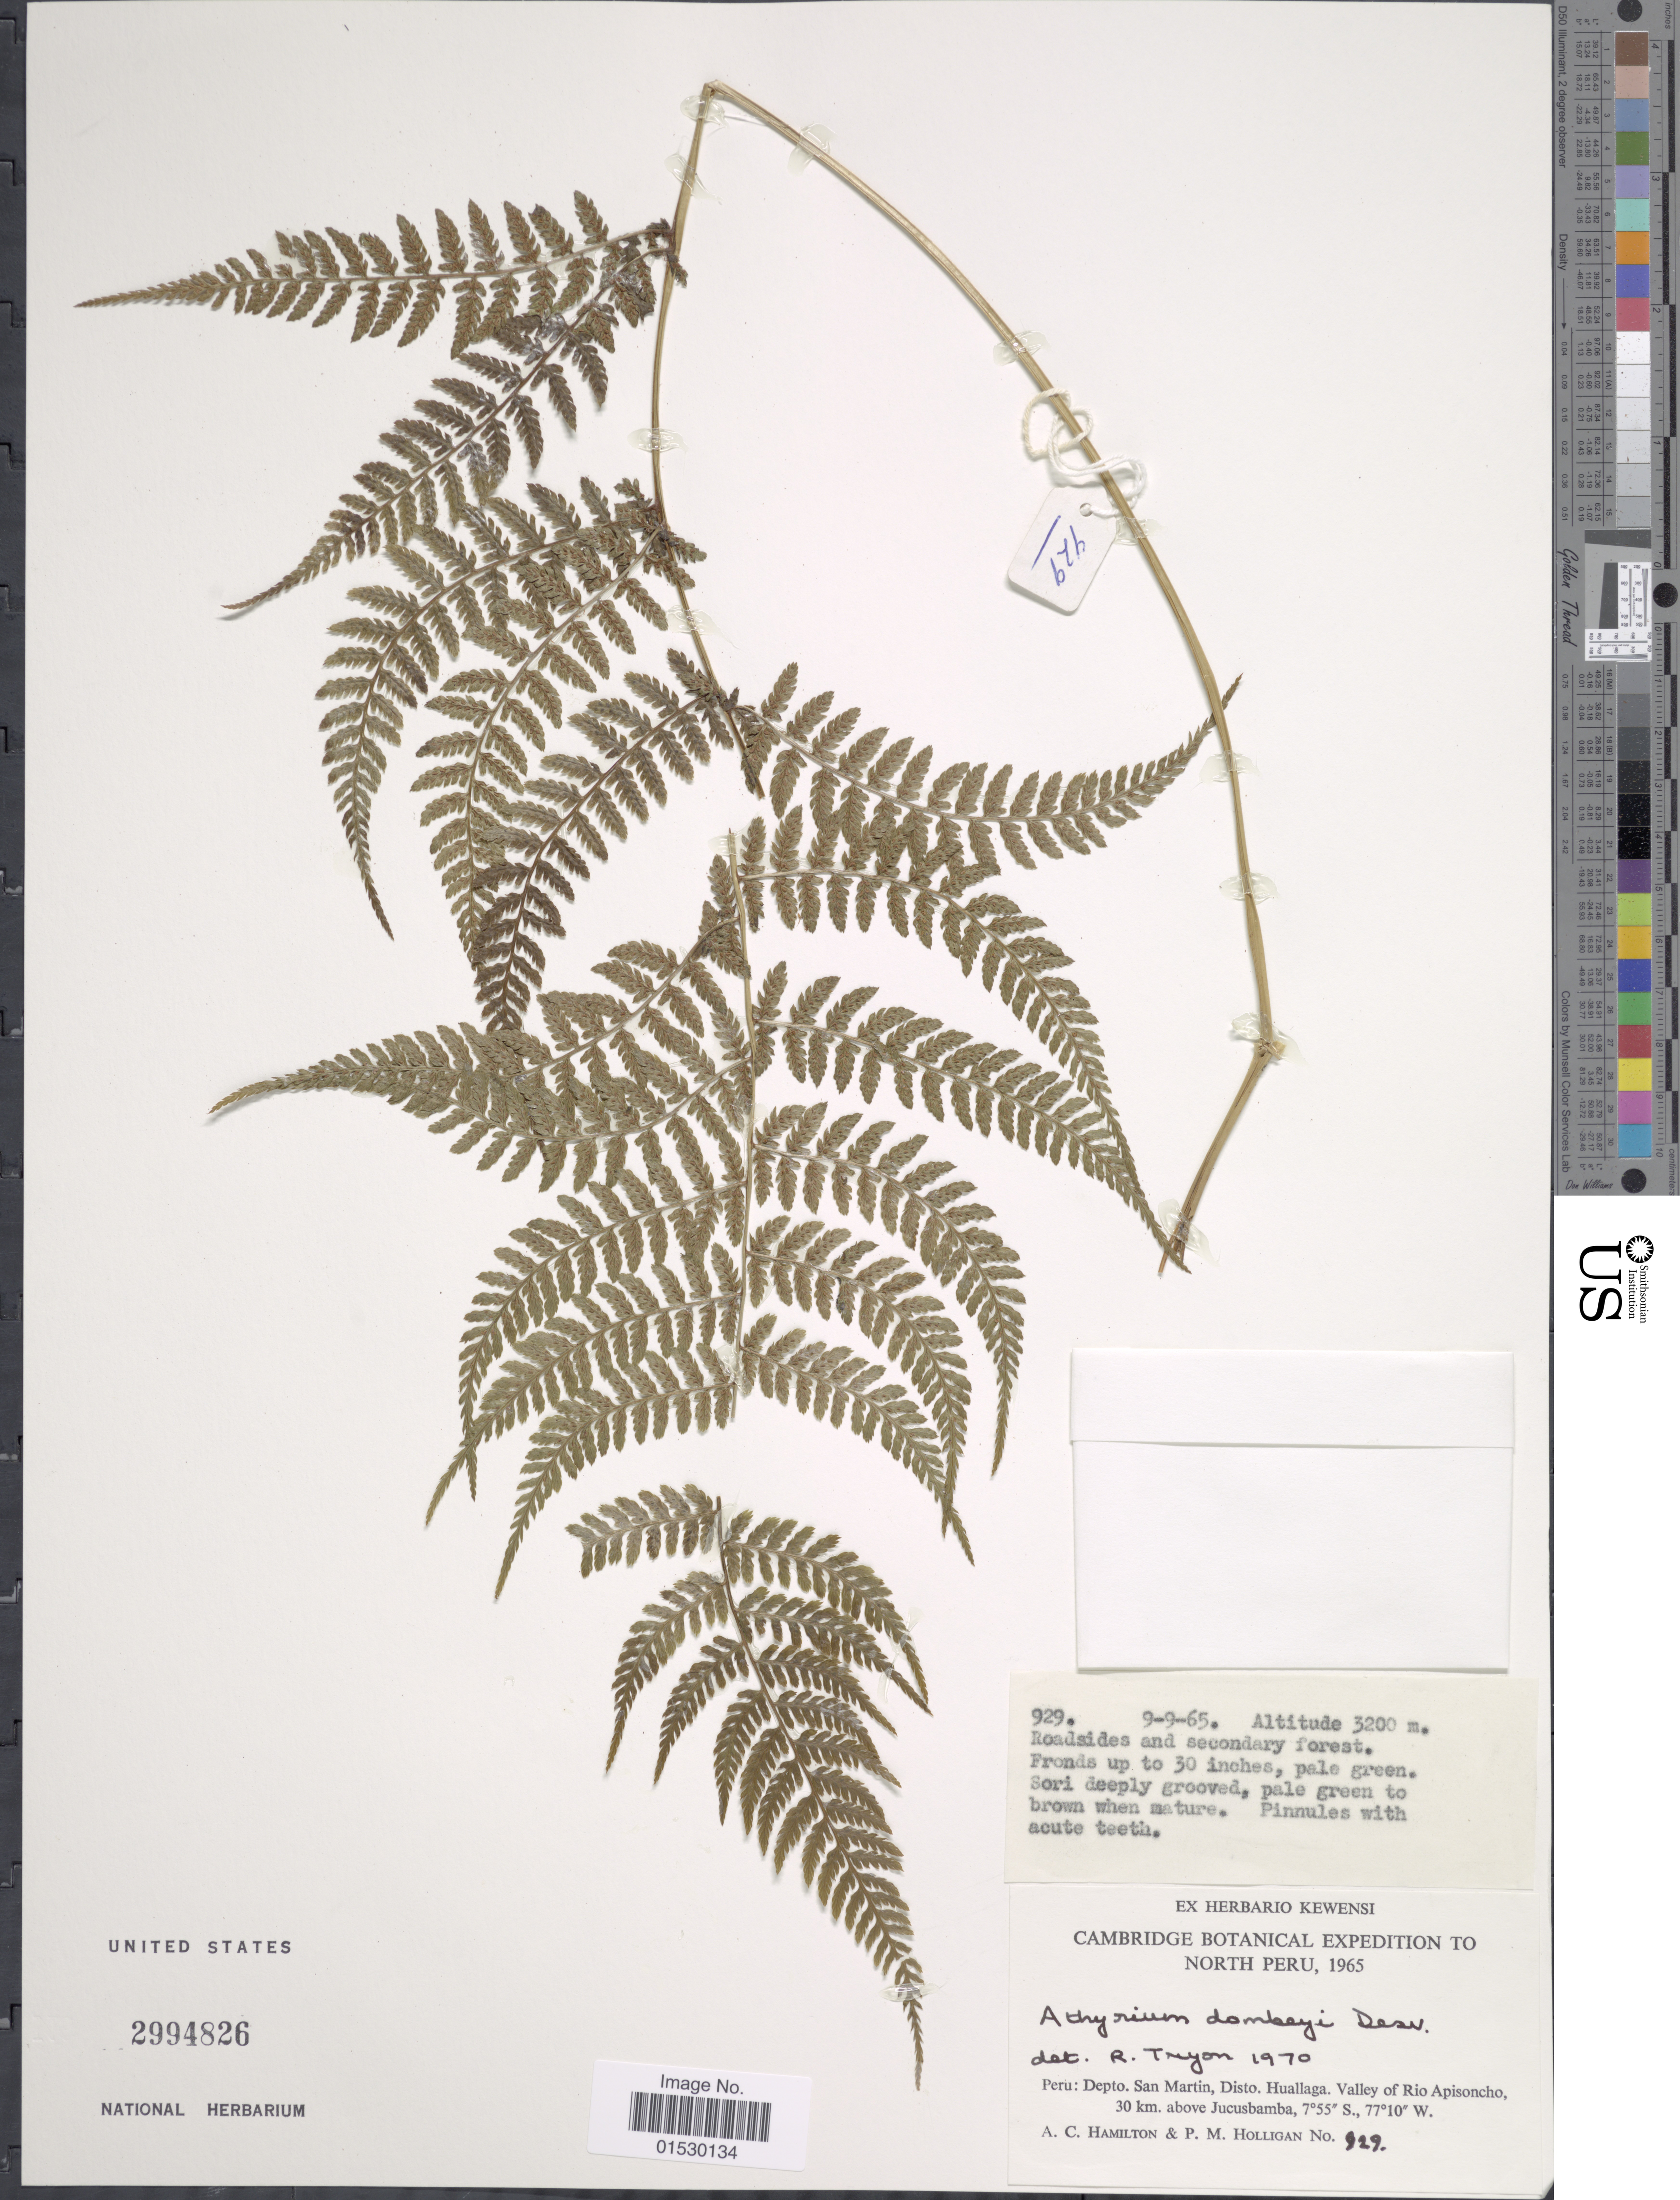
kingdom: Plantae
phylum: Tracheophyta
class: Polypodiopsida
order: Polypodiales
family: Athyriaceae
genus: Athyrium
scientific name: Athyrium dombei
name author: (Desv.) C. Chr.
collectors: A. Hamilton & P. Holligan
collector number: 929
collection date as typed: Transcribed d/m/y: 9/9/65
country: Peru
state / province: San Martín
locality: North Peru, Disto. Huallaga. Valley of Rio Apisoncho, 30 km. above Jucusbama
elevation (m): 3200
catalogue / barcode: US 2994826